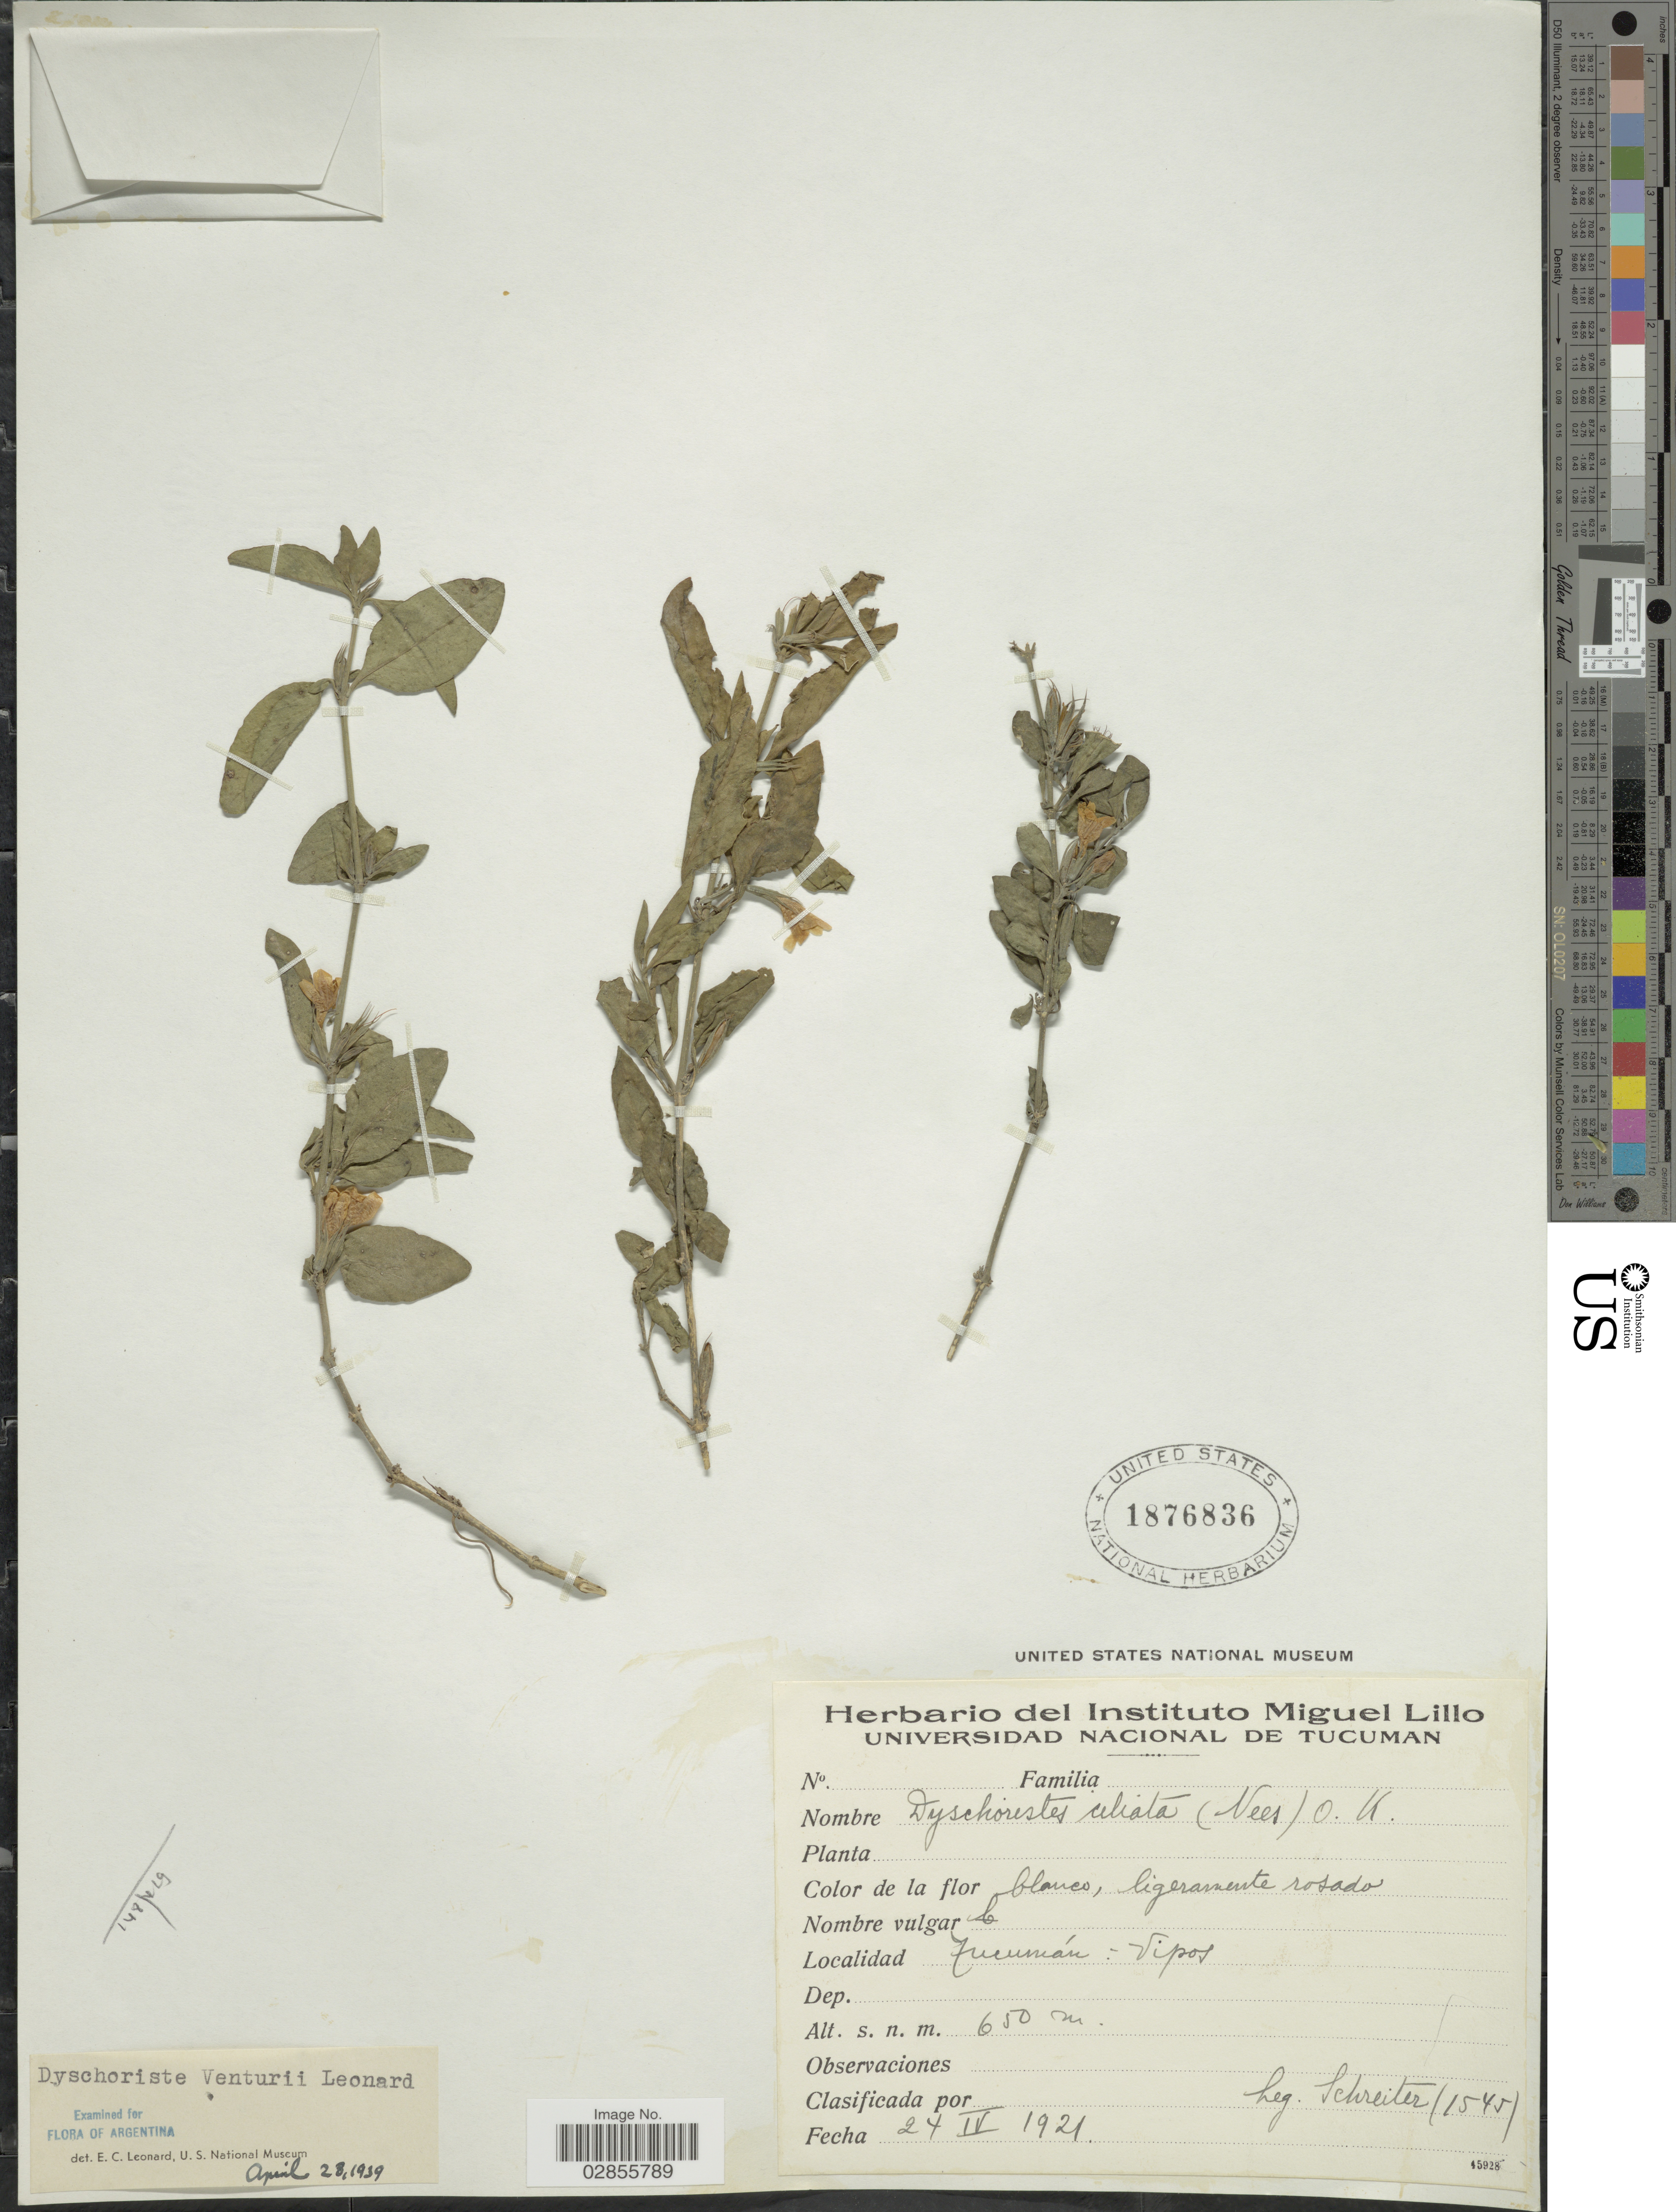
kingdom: Plantae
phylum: Tracheophyta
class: Magnoliopsida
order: Lamiales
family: Acanthaceae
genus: Dyschoriste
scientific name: Dyschoriste venturii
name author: Leonard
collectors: -. Schreiter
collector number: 1545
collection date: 1921-04-24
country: Argentina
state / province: Tucuman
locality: Vipos.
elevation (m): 650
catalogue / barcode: US 1876836